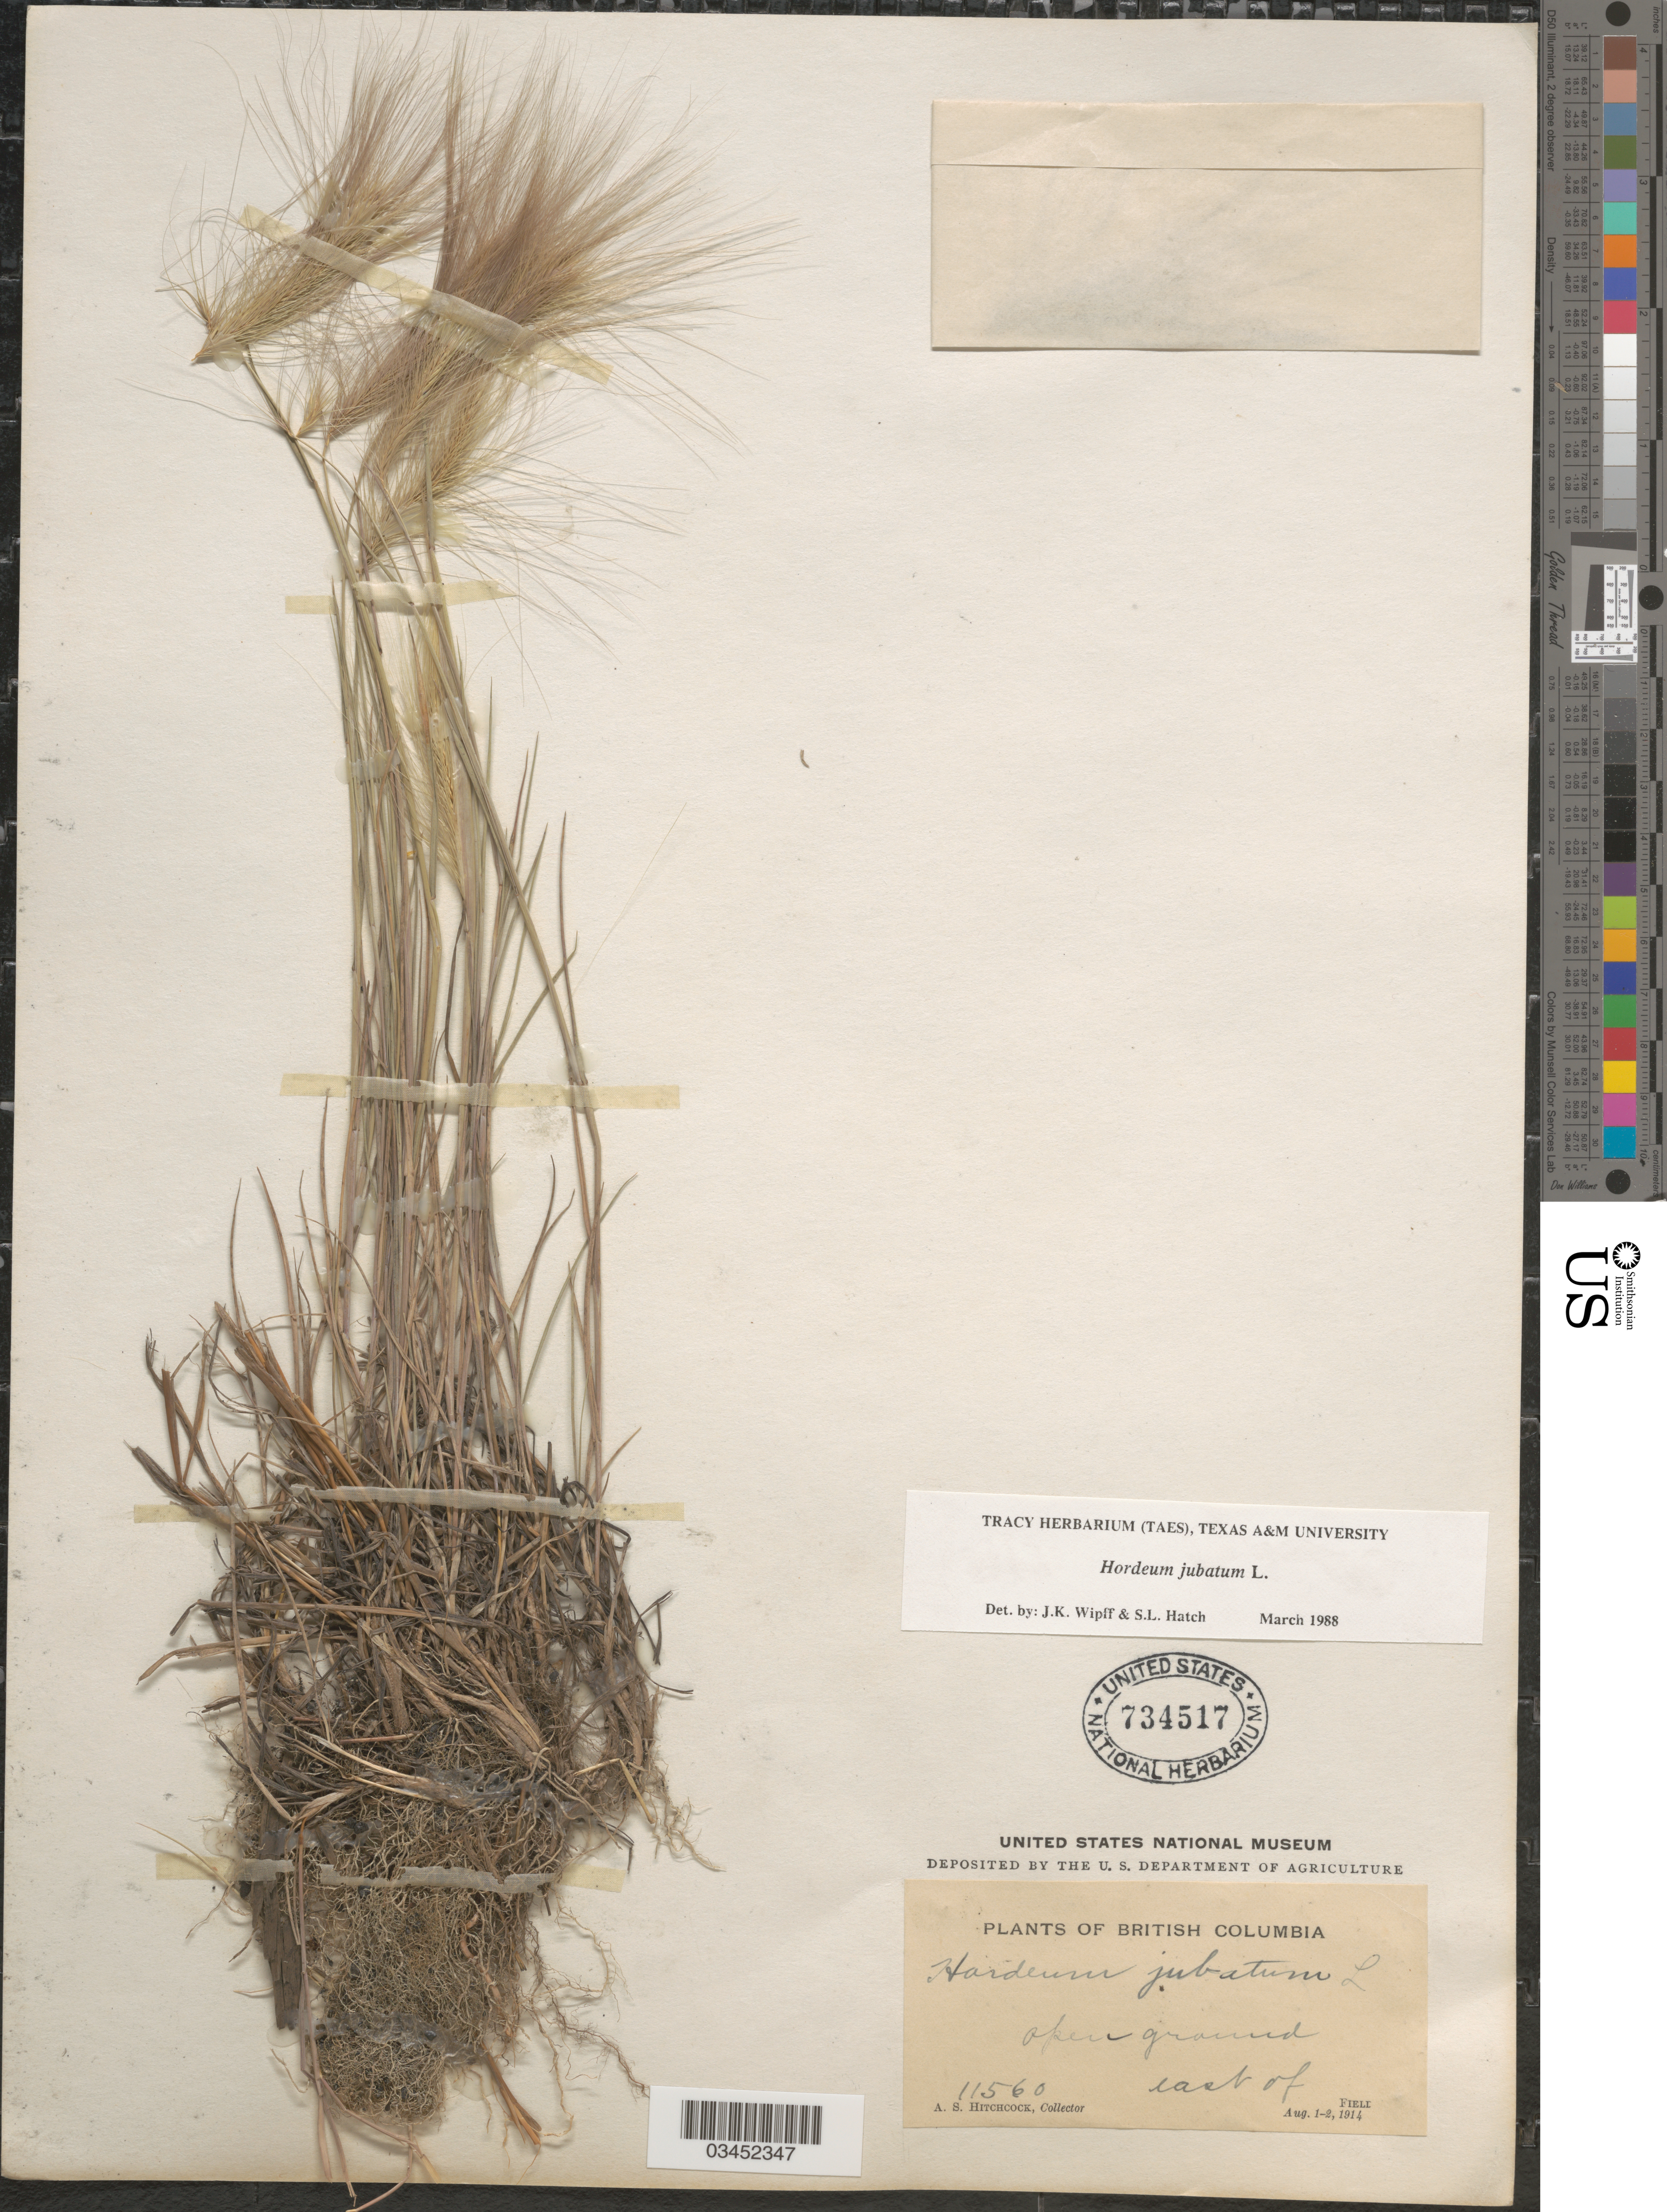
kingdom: Plantae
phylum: Tracheophyta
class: Liliopsida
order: Poales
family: Poaceae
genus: Hordeum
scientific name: Hordeum jubatum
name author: L.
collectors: A. S. Hitchcock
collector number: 11560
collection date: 1914-08-01/1914-08-02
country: Canada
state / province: British Columbia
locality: Open ground east of Field.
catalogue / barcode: US 734517